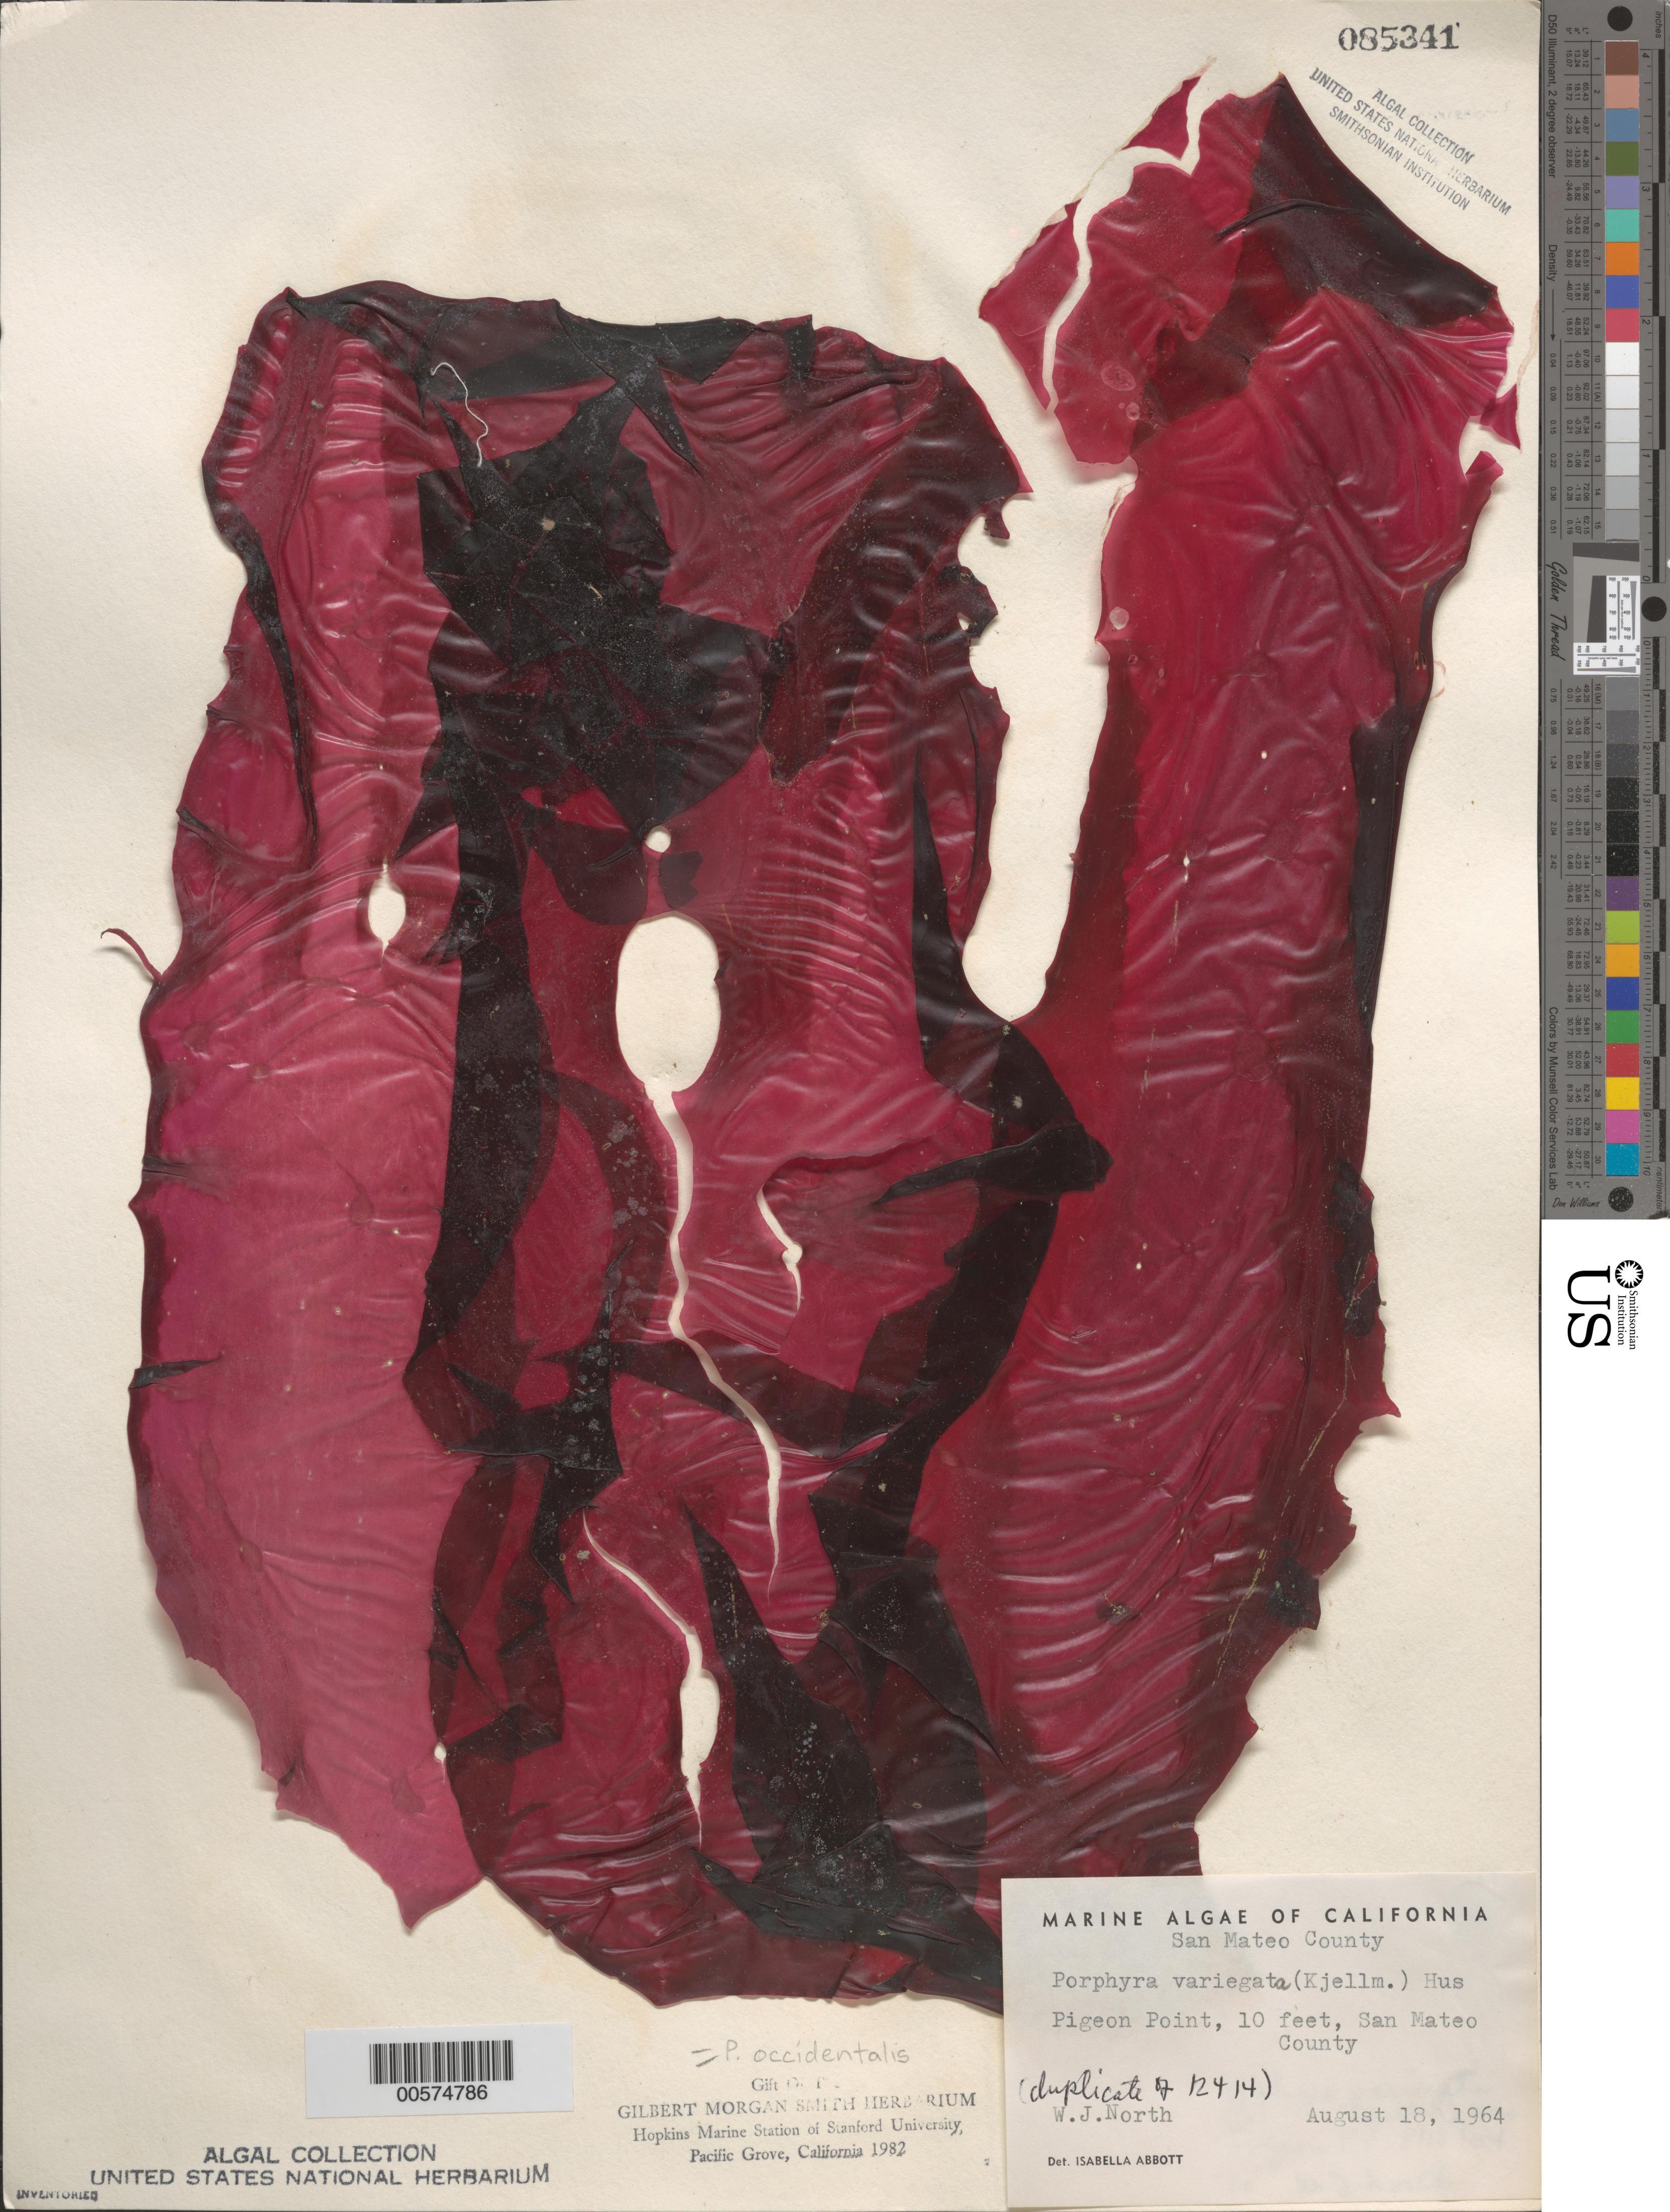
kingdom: Plantae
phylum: Rhodophyta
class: Bangiophyceae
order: Bangiales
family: Bangiaceae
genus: Porphyra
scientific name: Porphyra occidentalis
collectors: W. North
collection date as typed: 18 Aug 1964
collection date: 1964-08-18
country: United States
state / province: California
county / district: San Mateo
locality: Pigeon Point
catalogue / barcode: US 85341